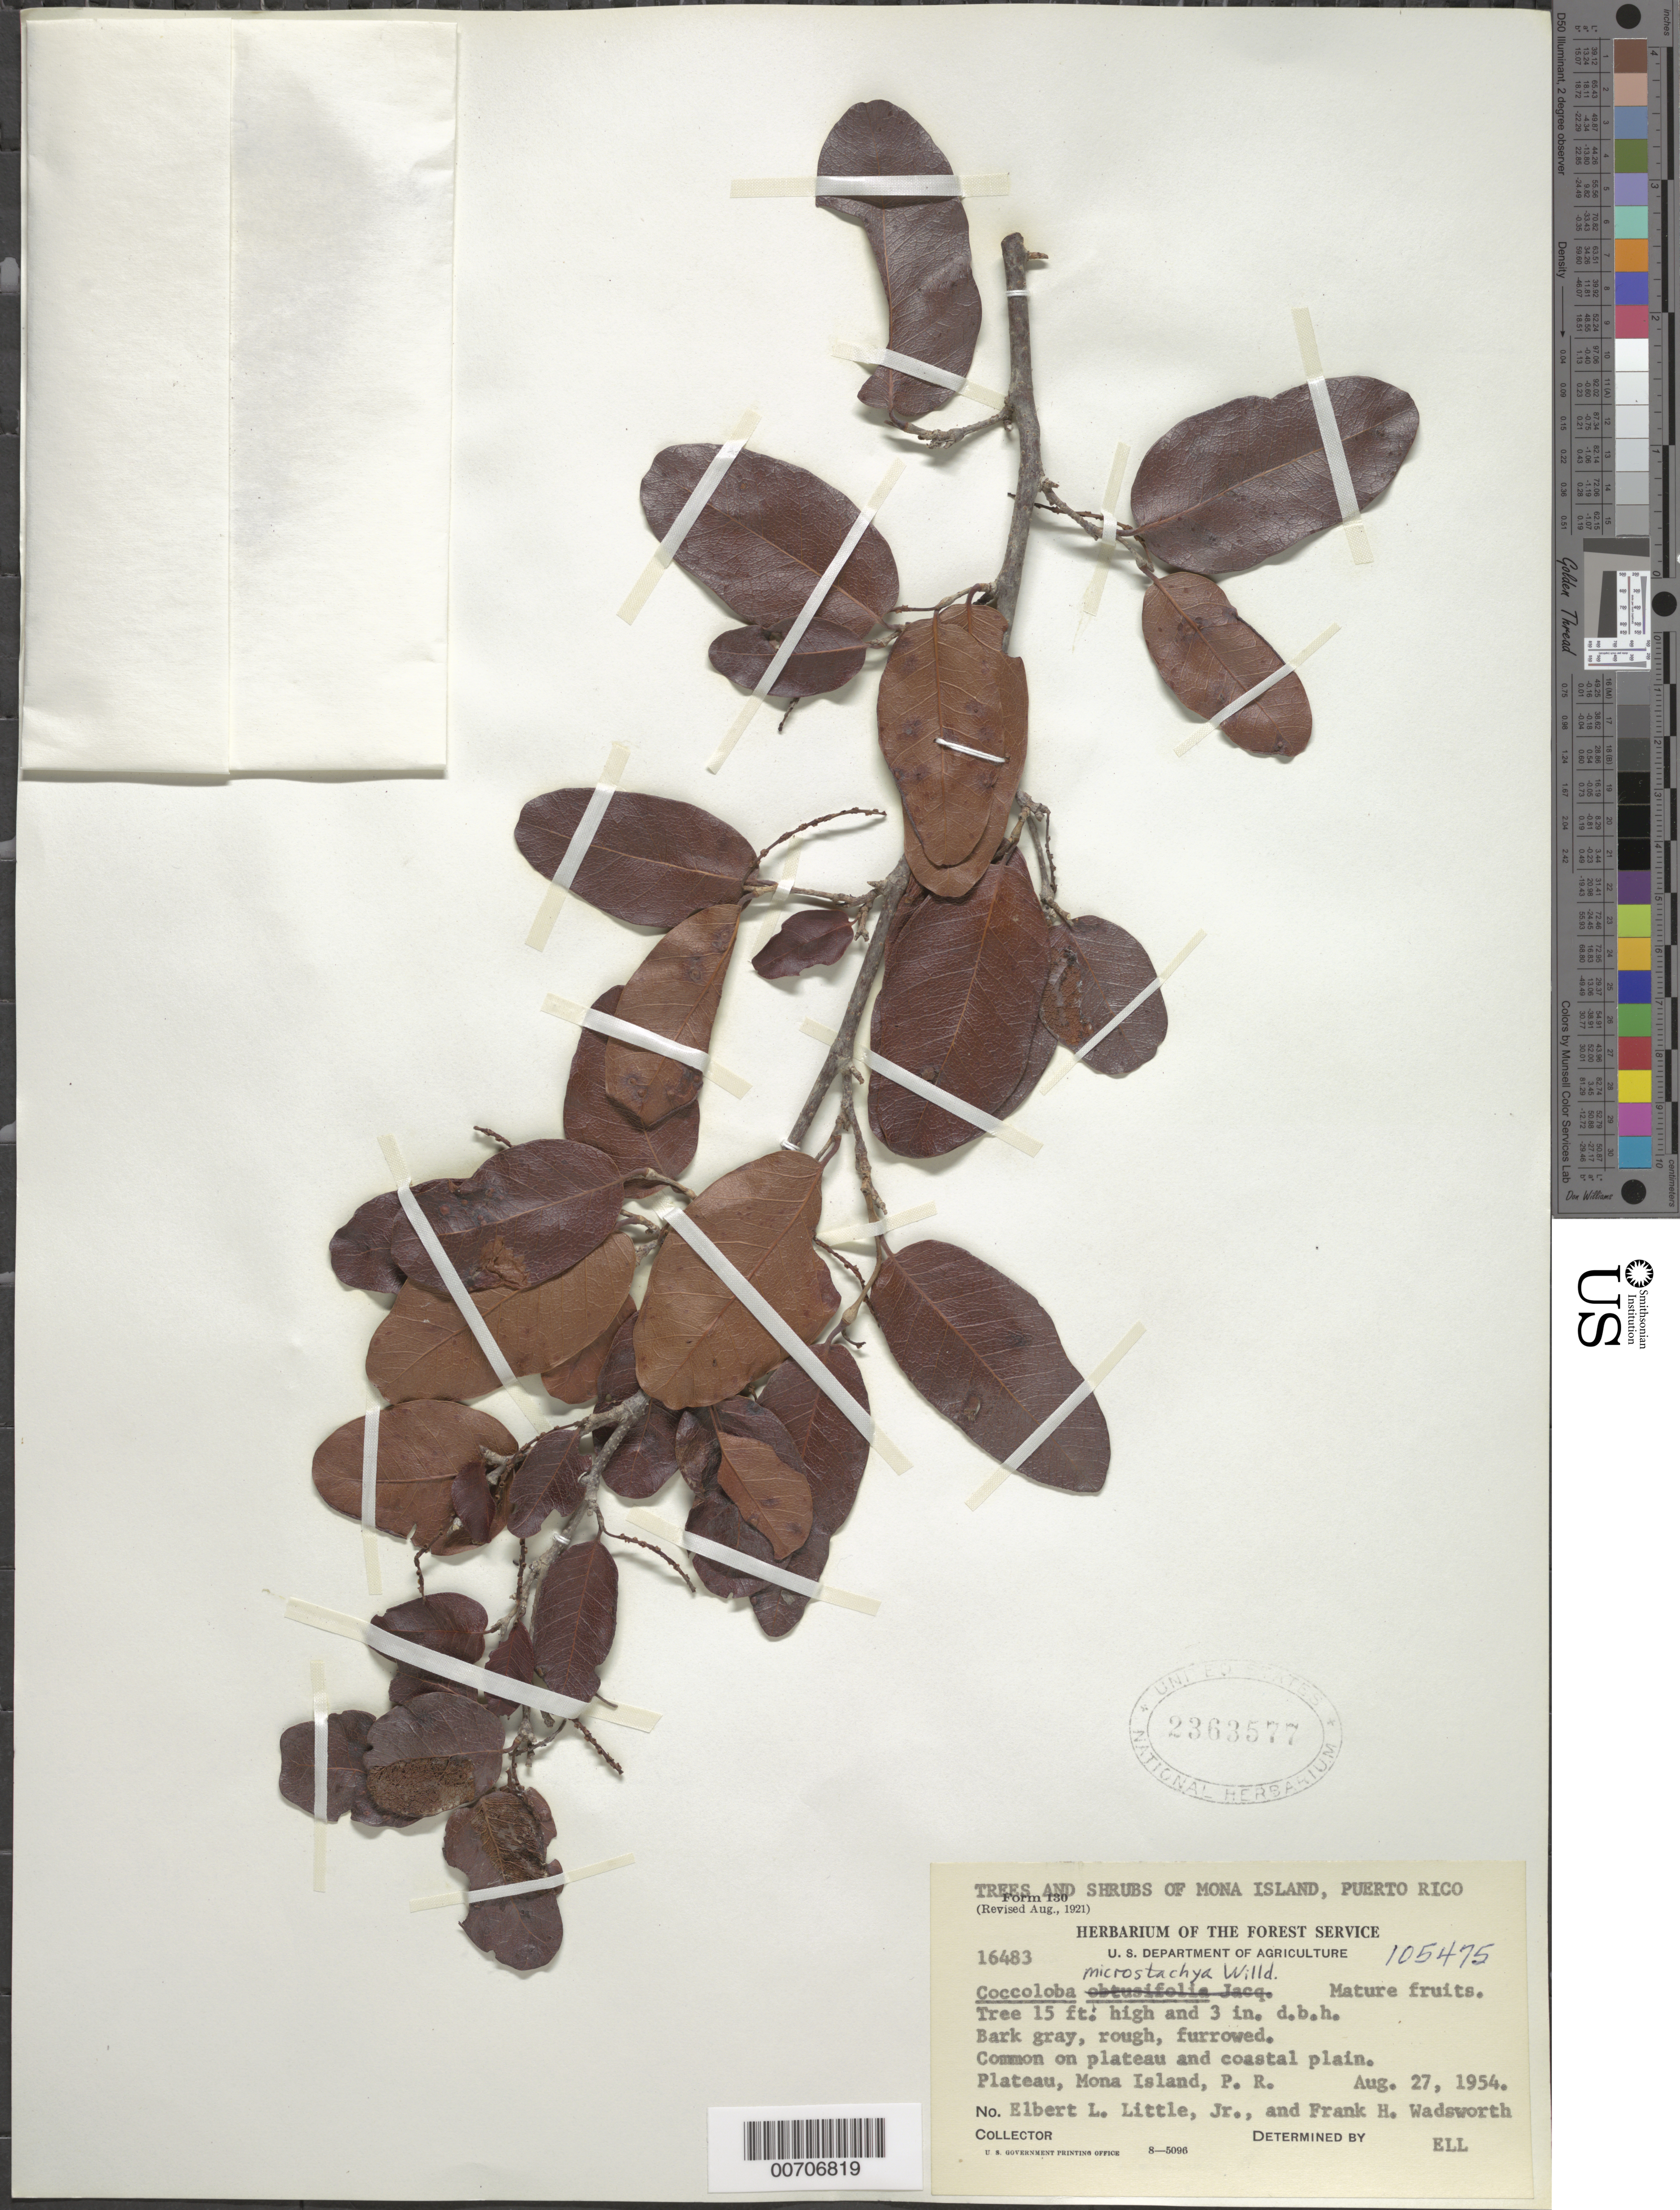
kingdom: Plantae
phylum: Tracheophyta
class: Magnoliopsida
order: Caryophyllales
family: Polygonaceae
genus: Coccoloba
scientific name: Coccoloba microstachya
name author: Willd.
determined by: Little, Elbert L., Jr., (FSSR), United States Department of Agriculture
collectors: E. L. Little & F. Wadsworth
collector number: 16483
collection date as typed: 27 Aug 1954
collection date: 1954-08-27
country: Puerto Rico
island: Mona Island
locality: Plateau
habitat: On plateau and coastal plains.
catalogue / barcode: US 2363577